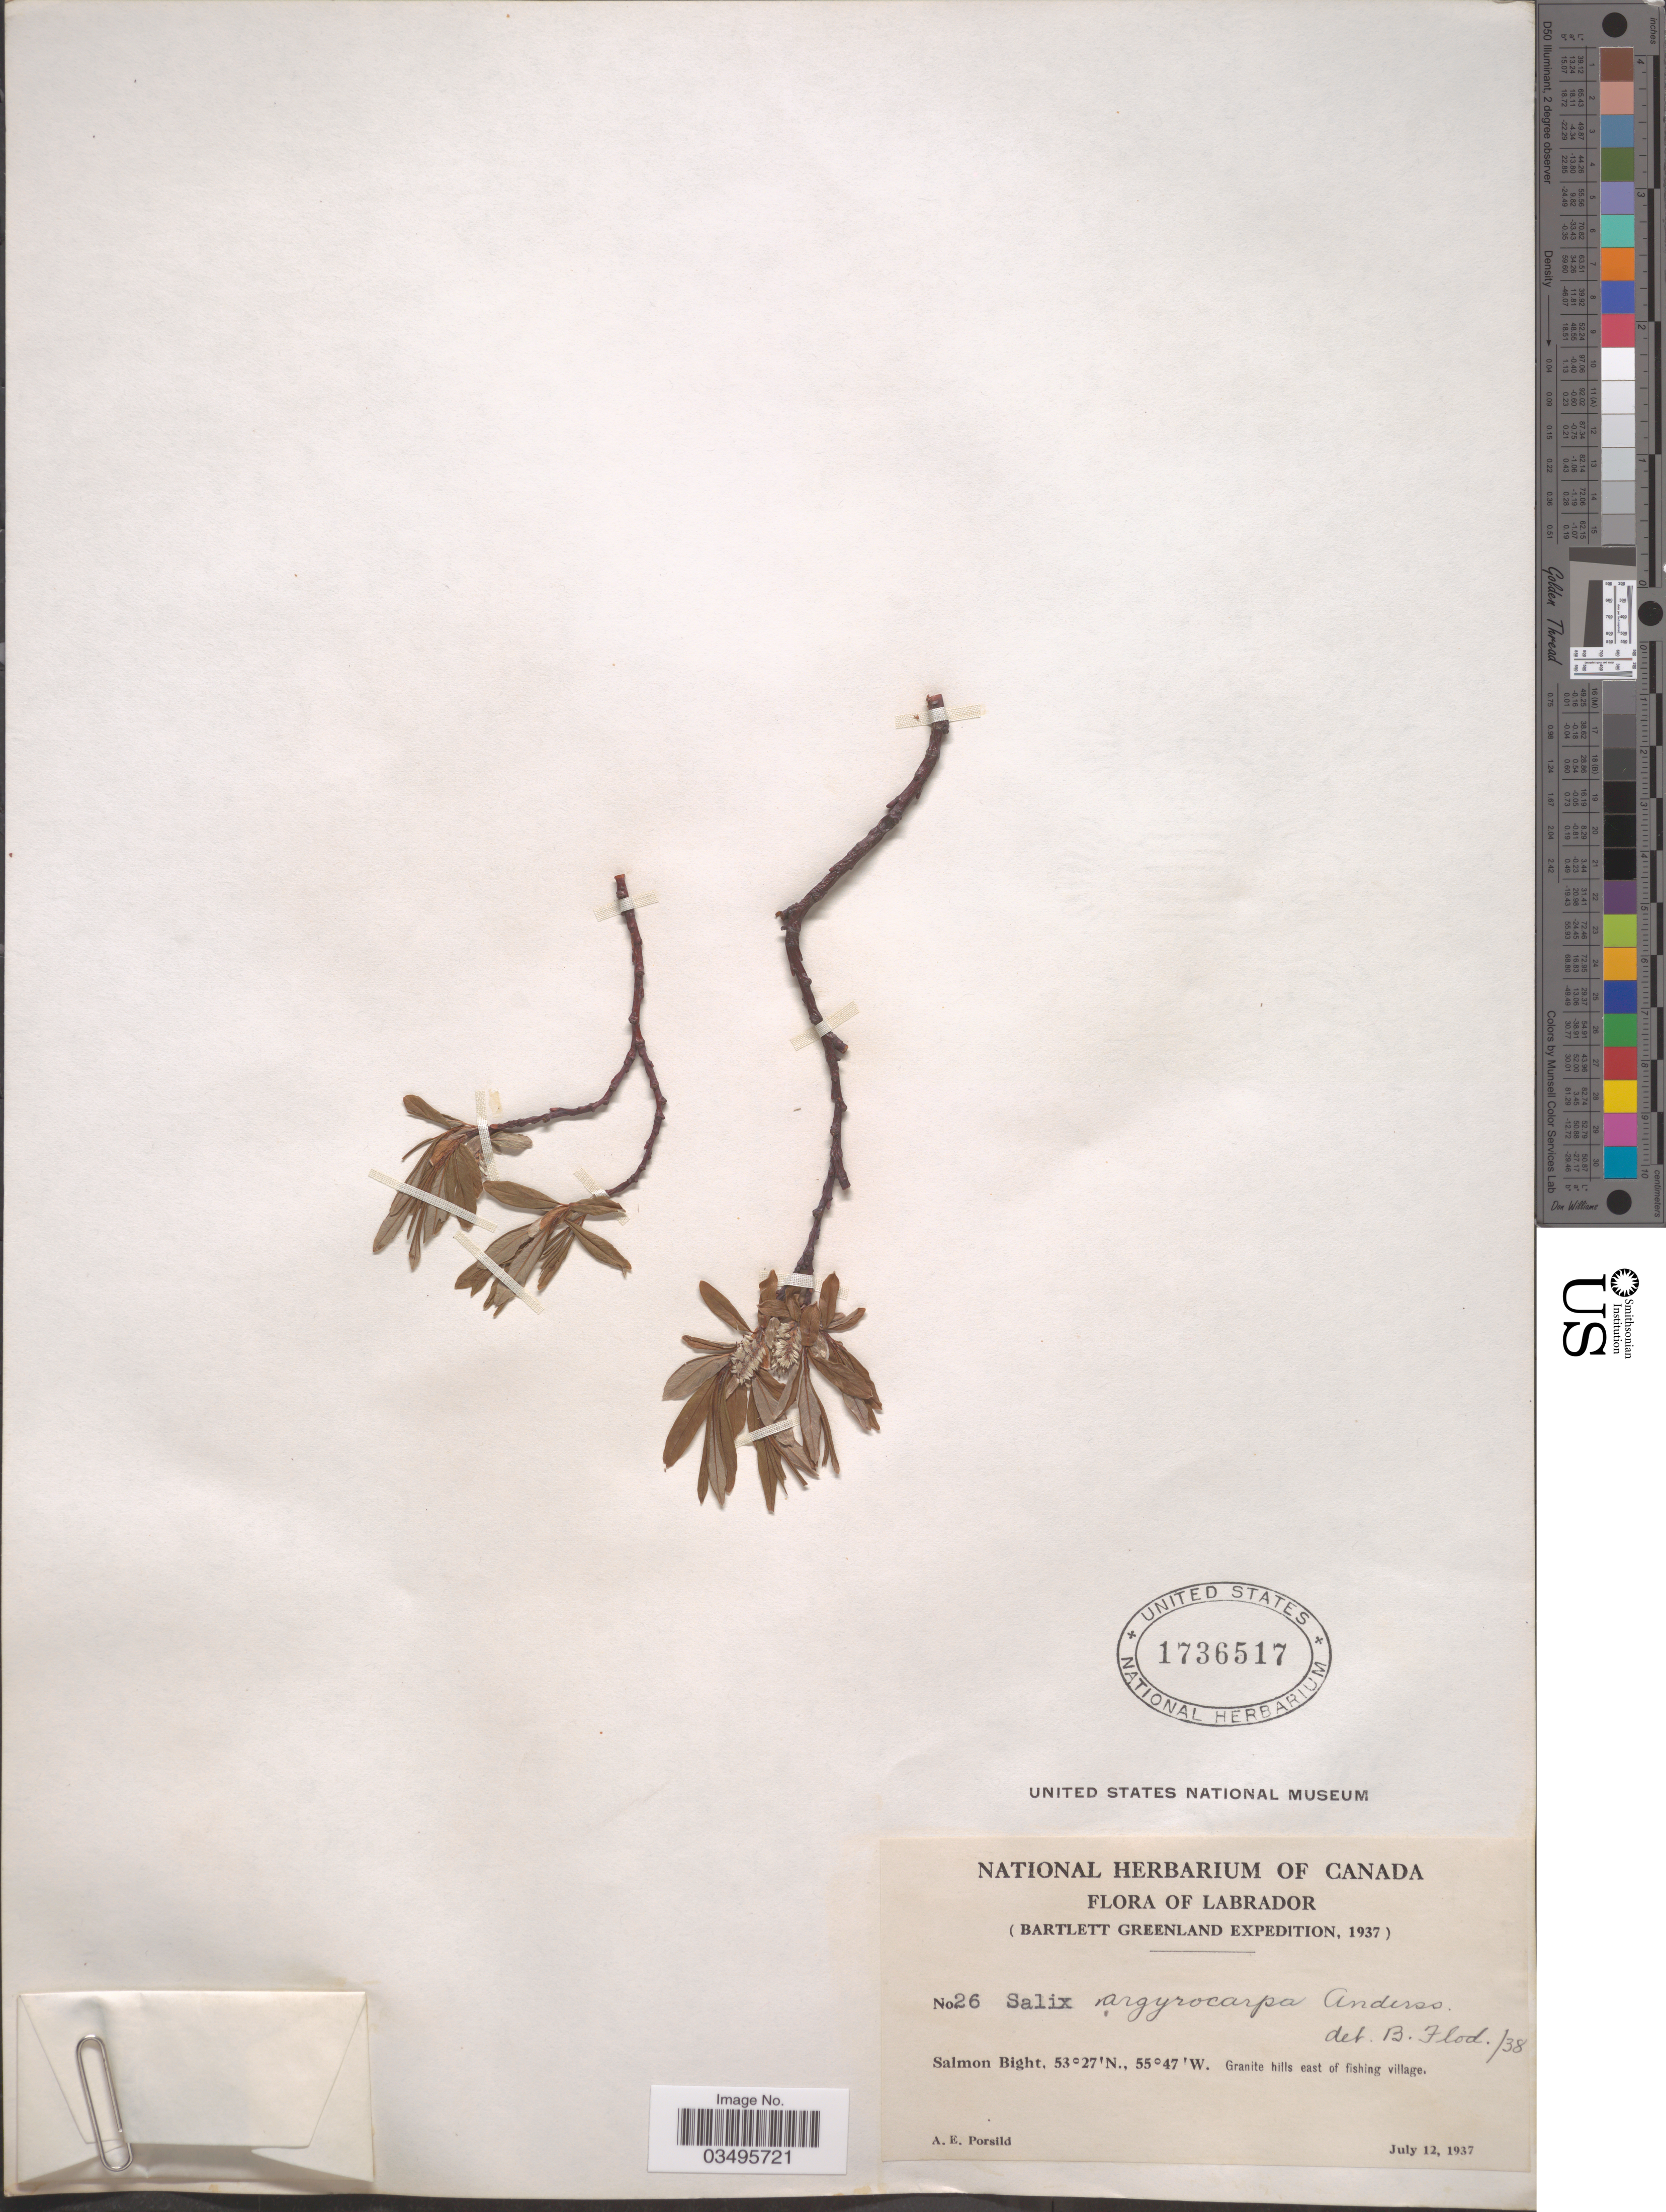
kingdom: Plantae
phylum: Tracheophyta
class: Magnoliopsida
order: Malpighiales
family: Salicaceae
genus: Salix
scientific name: Salix argyrocarpa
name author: L. Andersson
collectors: A. E. Porsild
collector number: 26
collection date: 1937-07-12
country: Canada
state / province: Newfoundland and Labrador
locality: Labrador. Salmon Bight. Granite hills east of fishing village.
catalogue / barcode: US 1736517